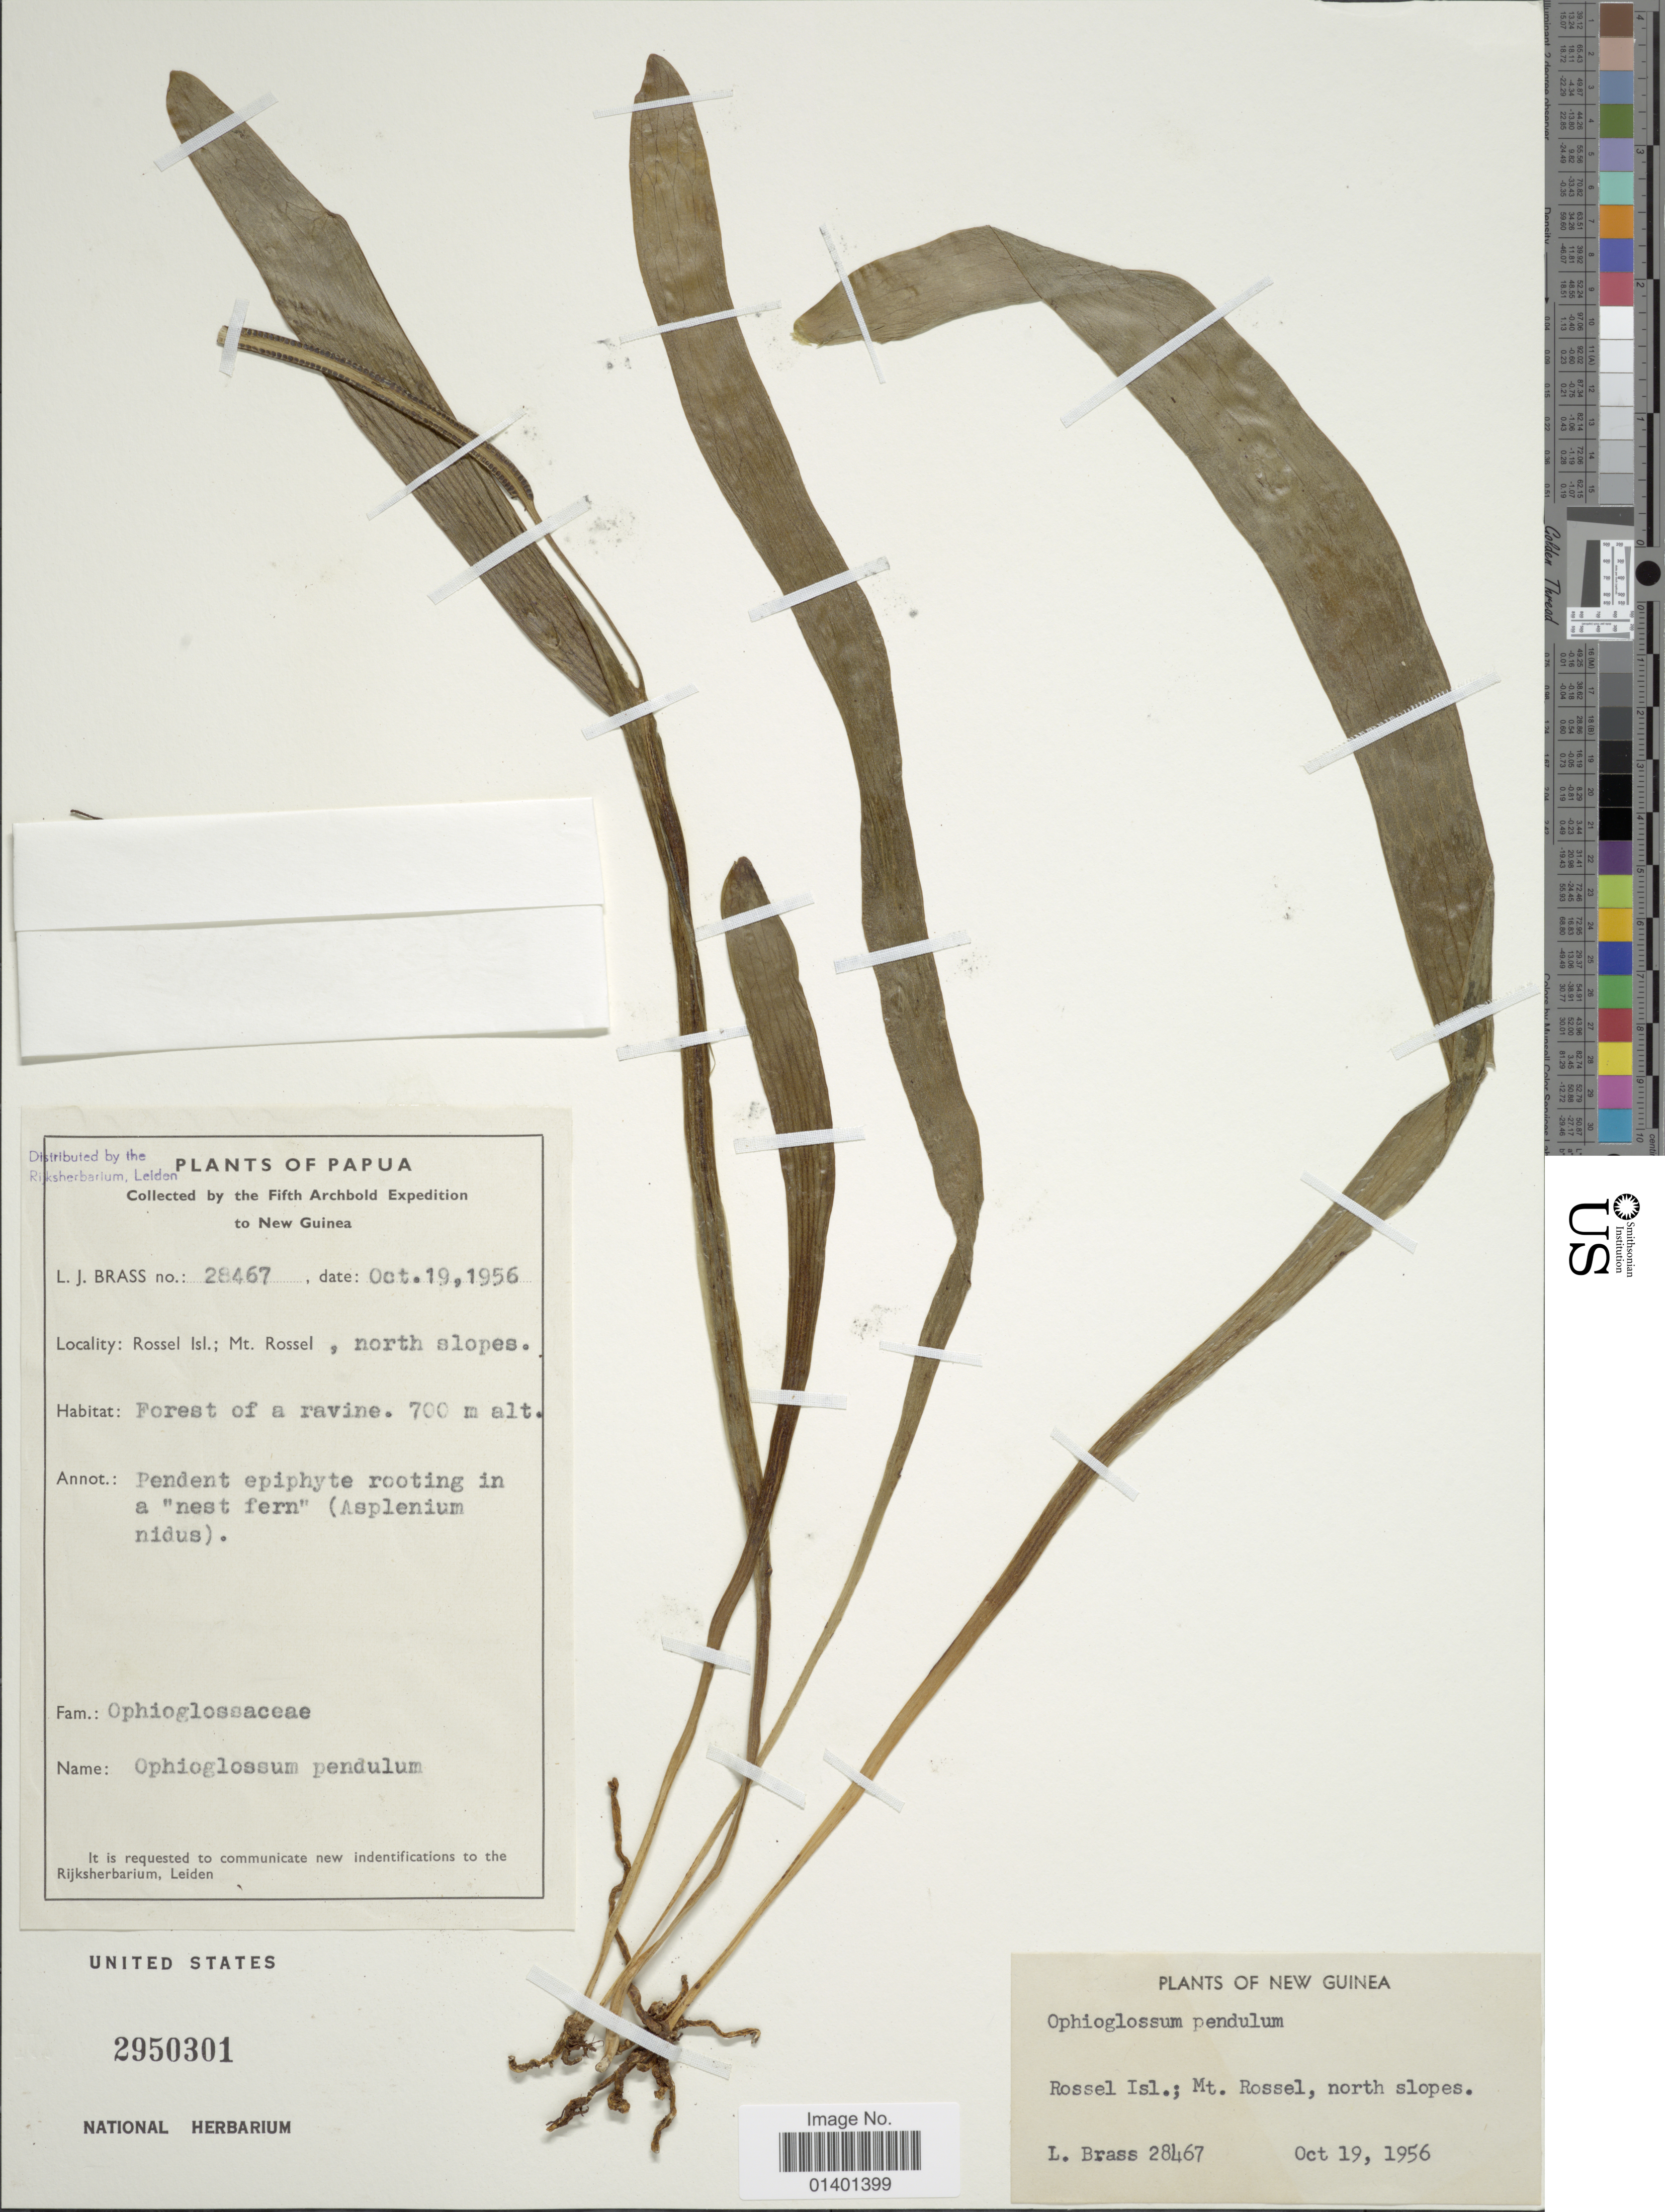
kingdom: Plantae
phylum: Tracheophyta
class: Polypodiopsida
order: Ophioglossales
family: Ophioglossaceae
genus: Ophioglossum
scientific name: Ophioglossum pendulum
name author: L.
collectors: L. J. Brass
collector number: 28467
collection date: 1956-10-19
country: Papua New Guinea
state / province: Milne Bay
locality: Rossel Isl.; Mt. Tossel, north slopes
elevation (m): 700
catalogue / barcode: US 2950301